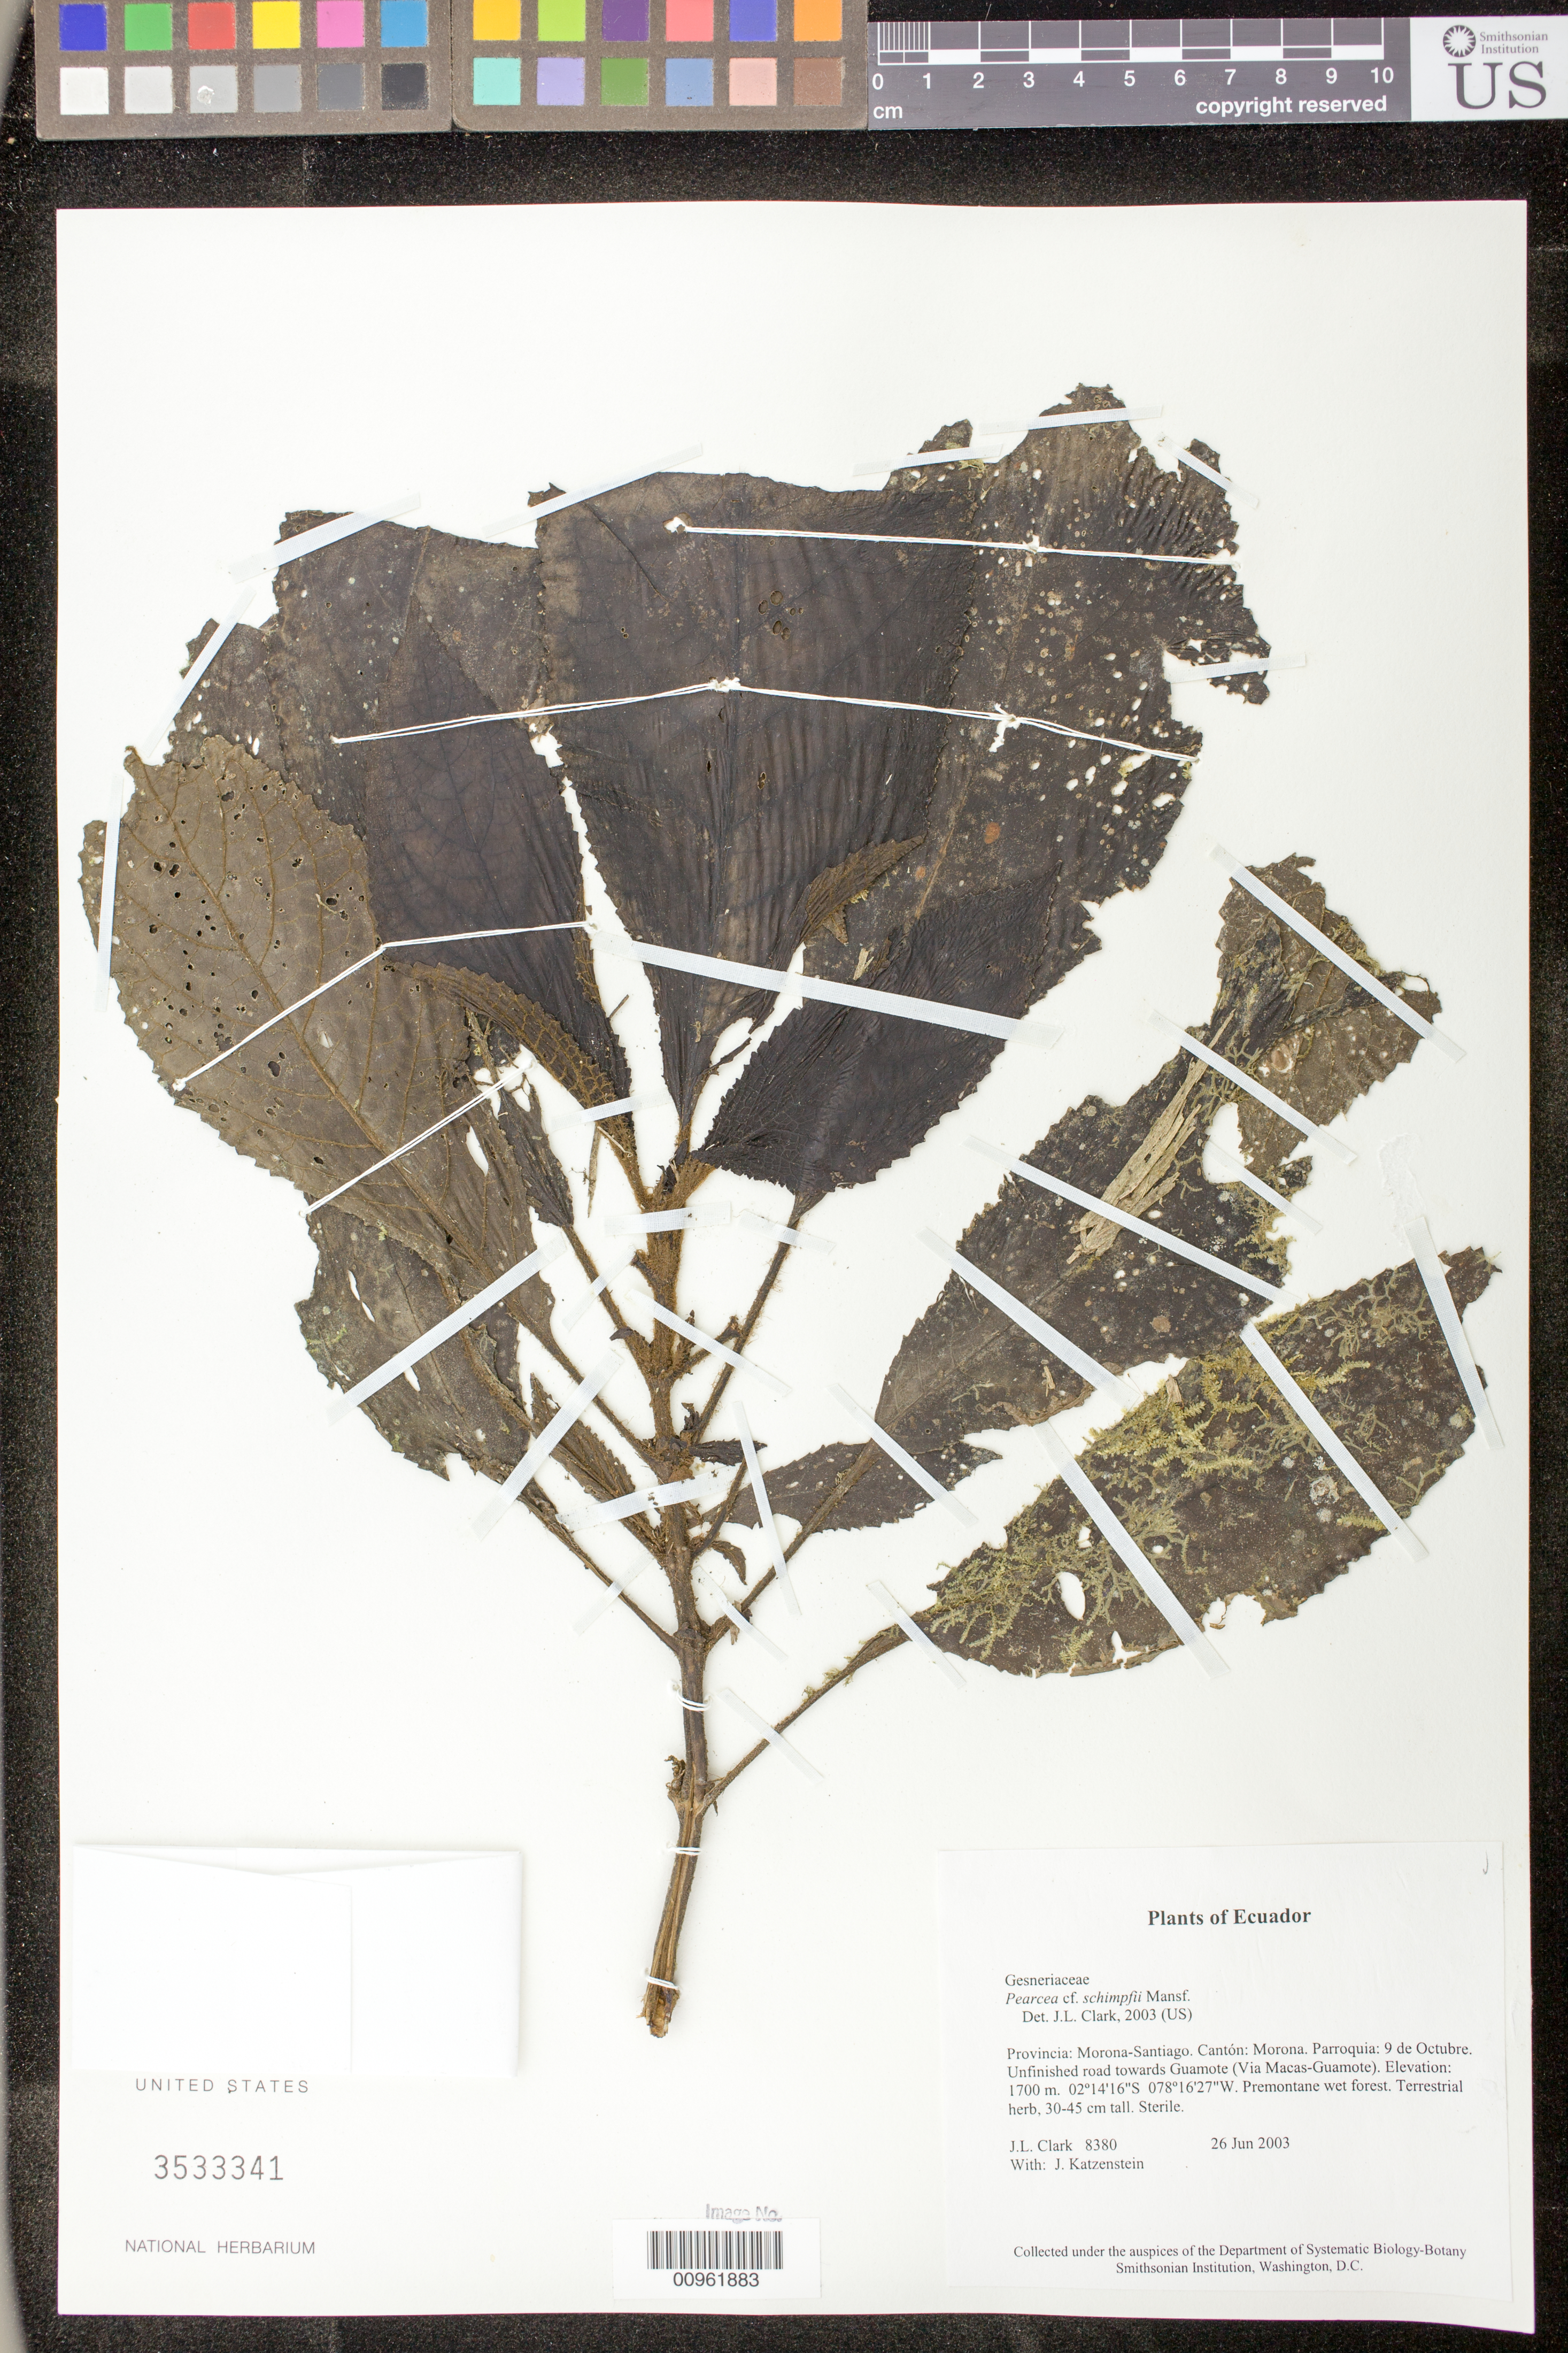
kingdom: Plantae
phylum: Tracheophyta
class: Magnoliopsida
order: Lamiales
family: Gesneriaceae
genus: Pearcea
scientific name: Pearcea schimpfii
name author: Mansf.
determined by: Clark, J. L., (SEL), The Marie Selby Botanical Garden (UNITED STATES)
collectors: J. L. Clark & J. Katzenstein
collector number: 8380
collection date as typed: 26 Jun 2003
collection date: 2003-06-26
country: Ecuador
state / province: Morona-Santiago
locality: Morona. Parroquia: 9 de Octubre. Unfinished road towards Guamote (Via Macas-Guamote).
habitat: Premontane wet forest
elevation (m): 1700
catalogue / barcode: US 3533341